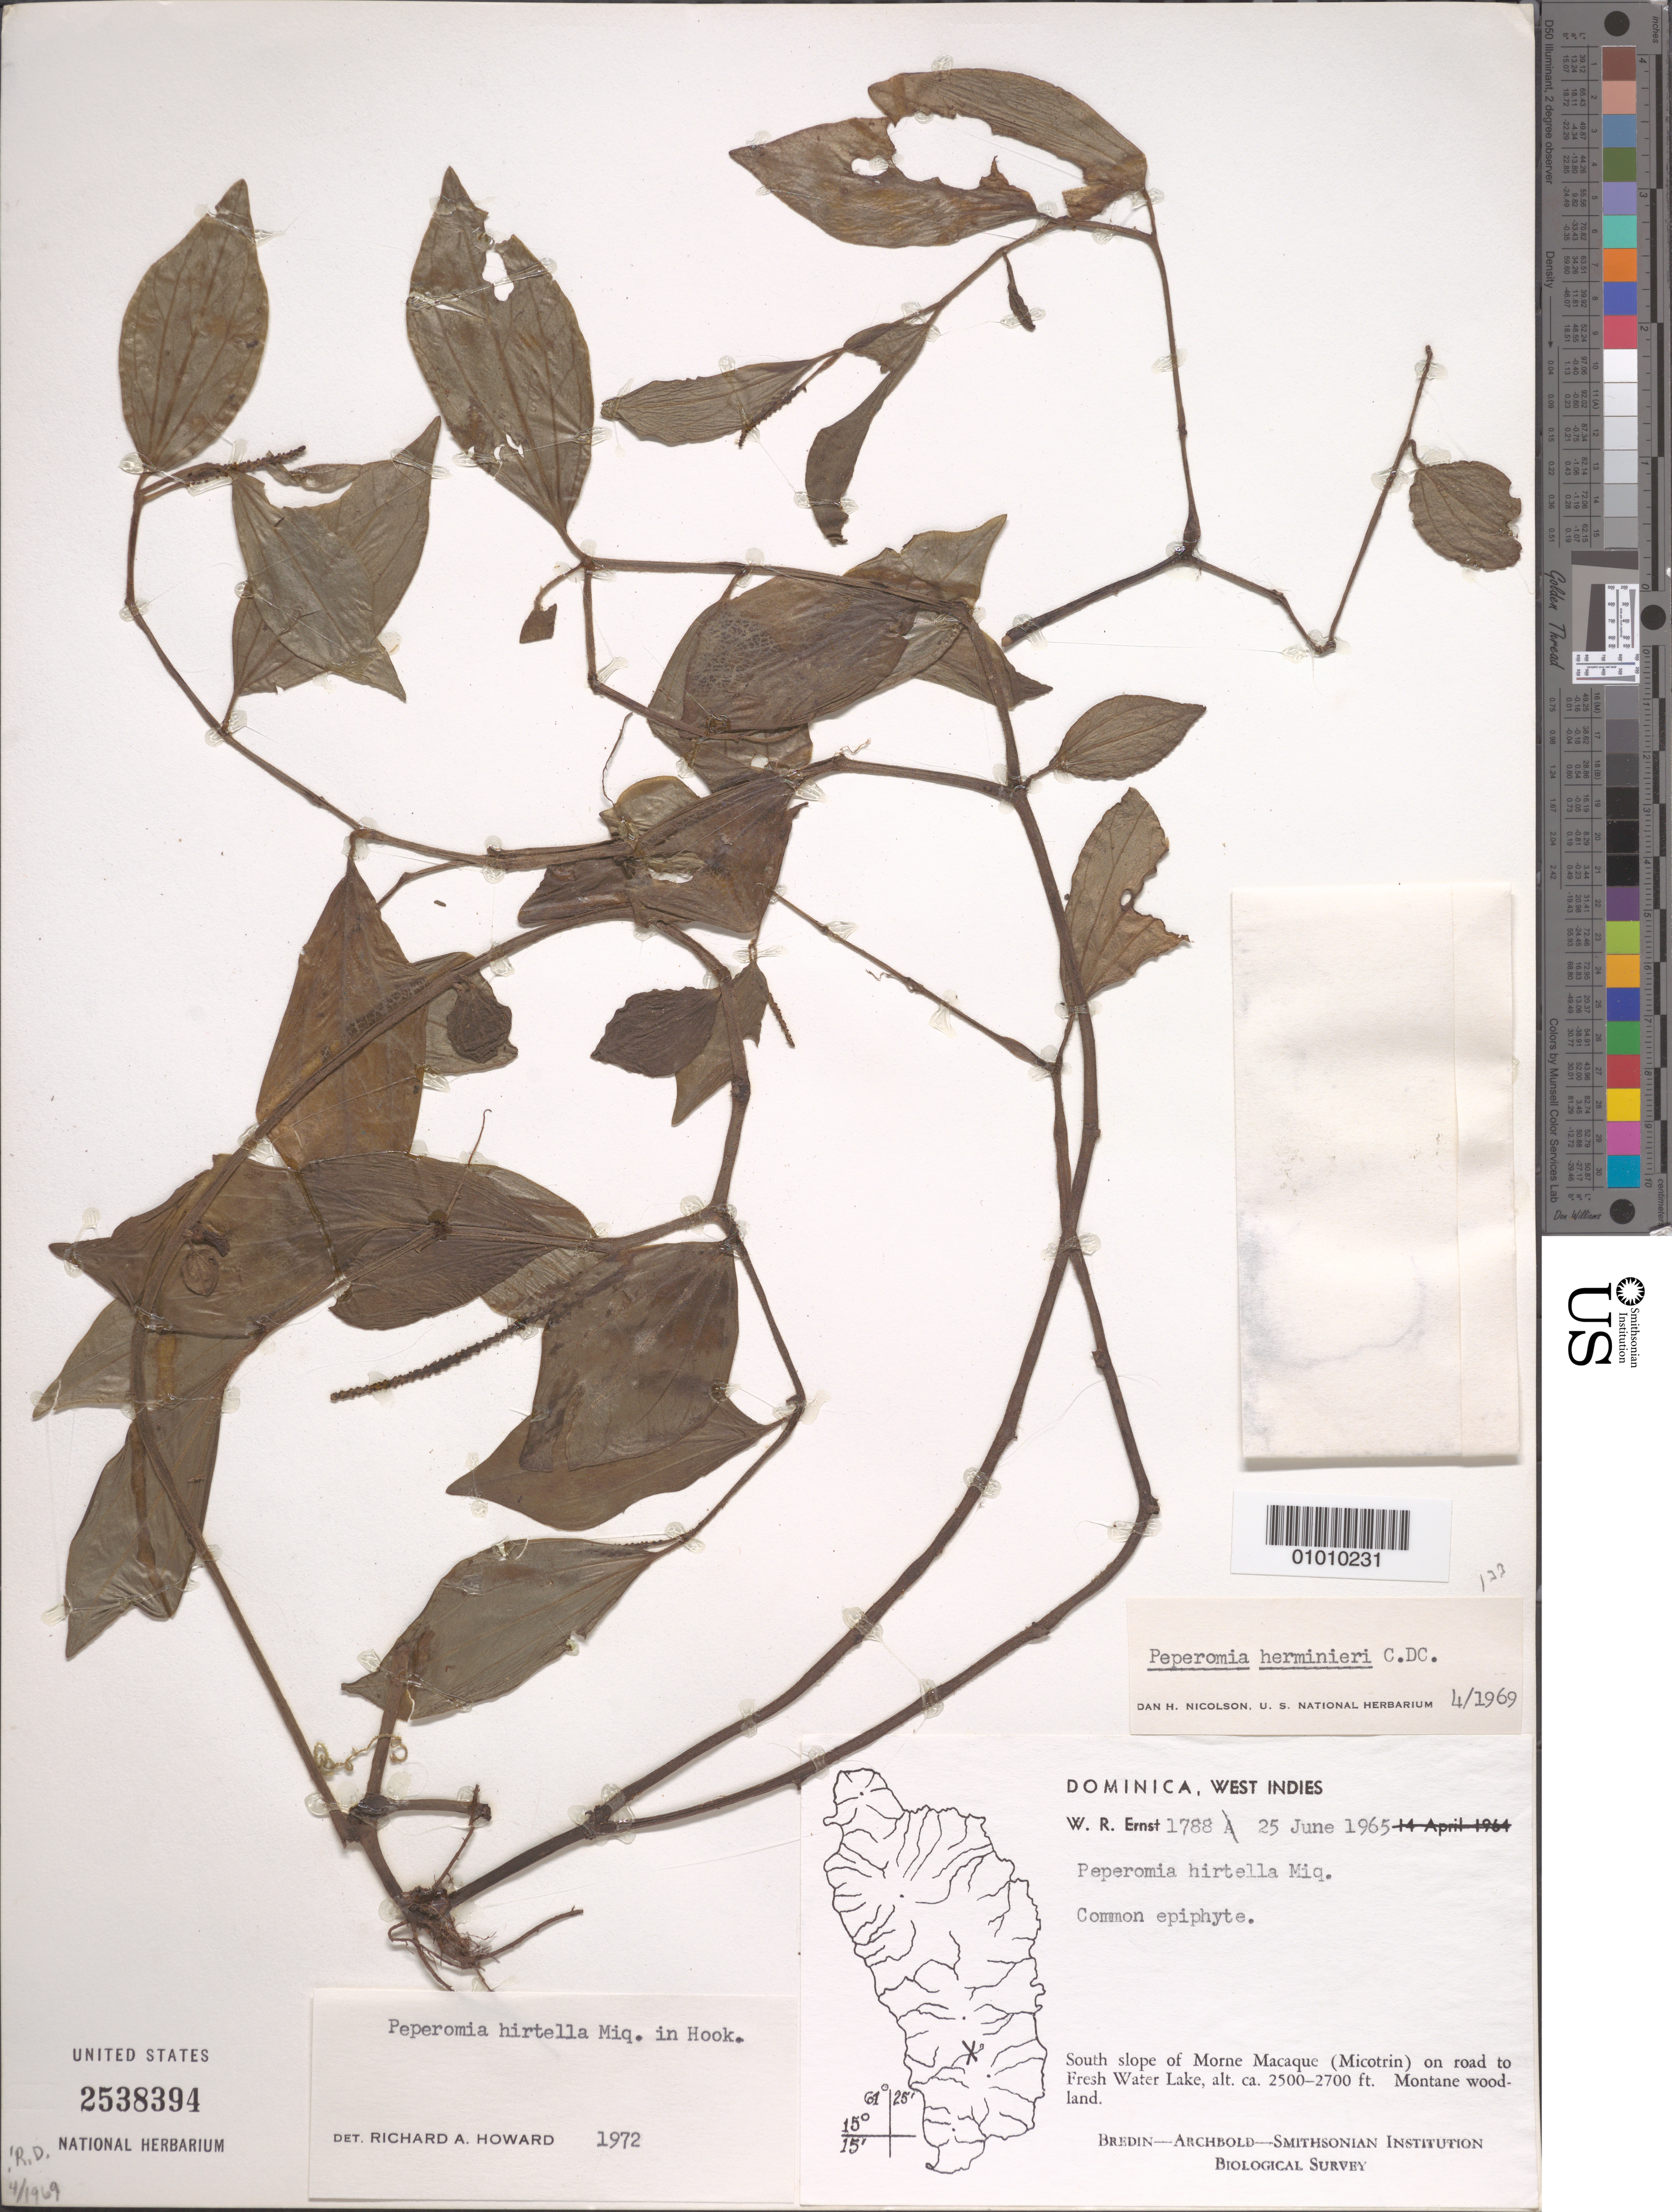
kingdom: Plantae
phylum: Tracheophyta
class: Magnoliopsida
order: Piperales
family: Piperaceae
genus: Peperomia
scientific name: Peperomia hirtella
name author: Miq.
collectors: W. R. Ernst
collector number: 1788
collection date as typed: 25 Jun 1965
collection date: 1965-06-25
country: Dominica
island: Dominica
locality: S slope of Morne Macaque (Micotrin) on road to Fresh Water Lake. Montane wood land.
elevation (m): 762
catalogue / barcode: US 2538394